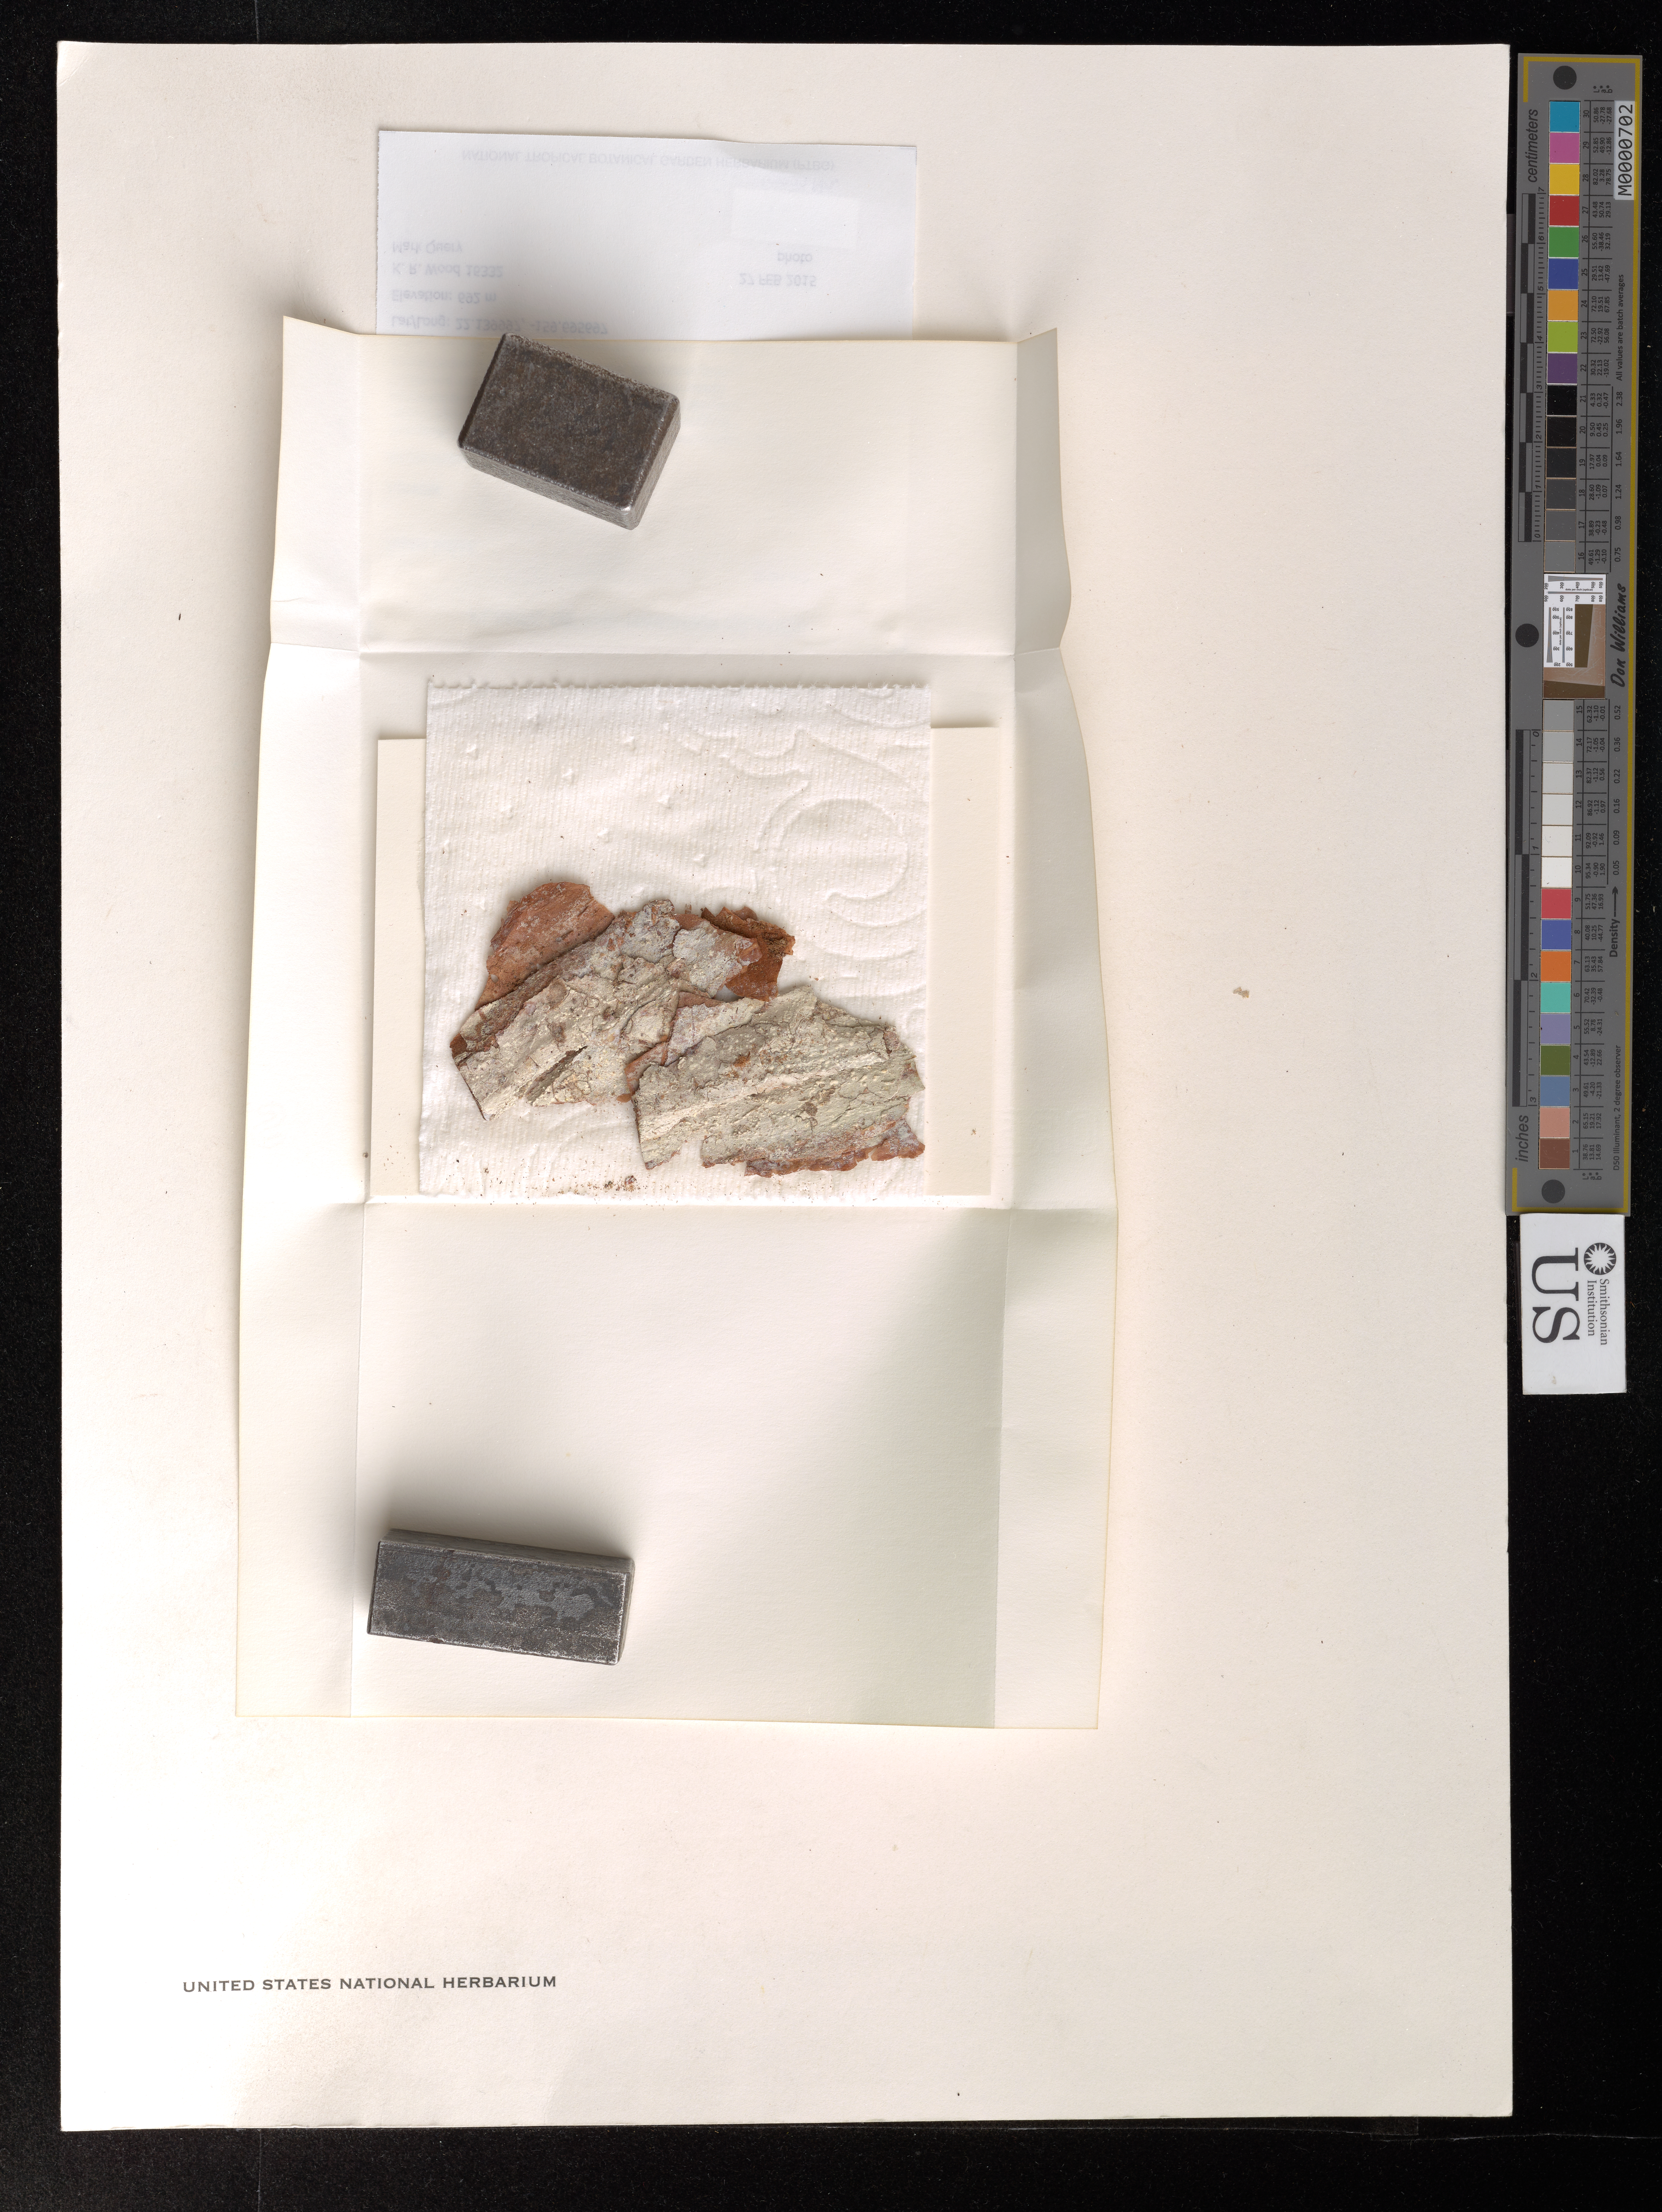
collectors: K. R. Wood & M. Query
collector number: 16332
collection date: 2015-02-27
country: United States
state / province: Hawaii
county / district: Kauai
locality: Kauai Waimea District. Poopooiki Valley, Kuia Natural Area Reserve.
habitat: Metrosideros-Acacia mixed mesic forest.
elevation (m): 692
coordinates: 22.139997, -159.695697